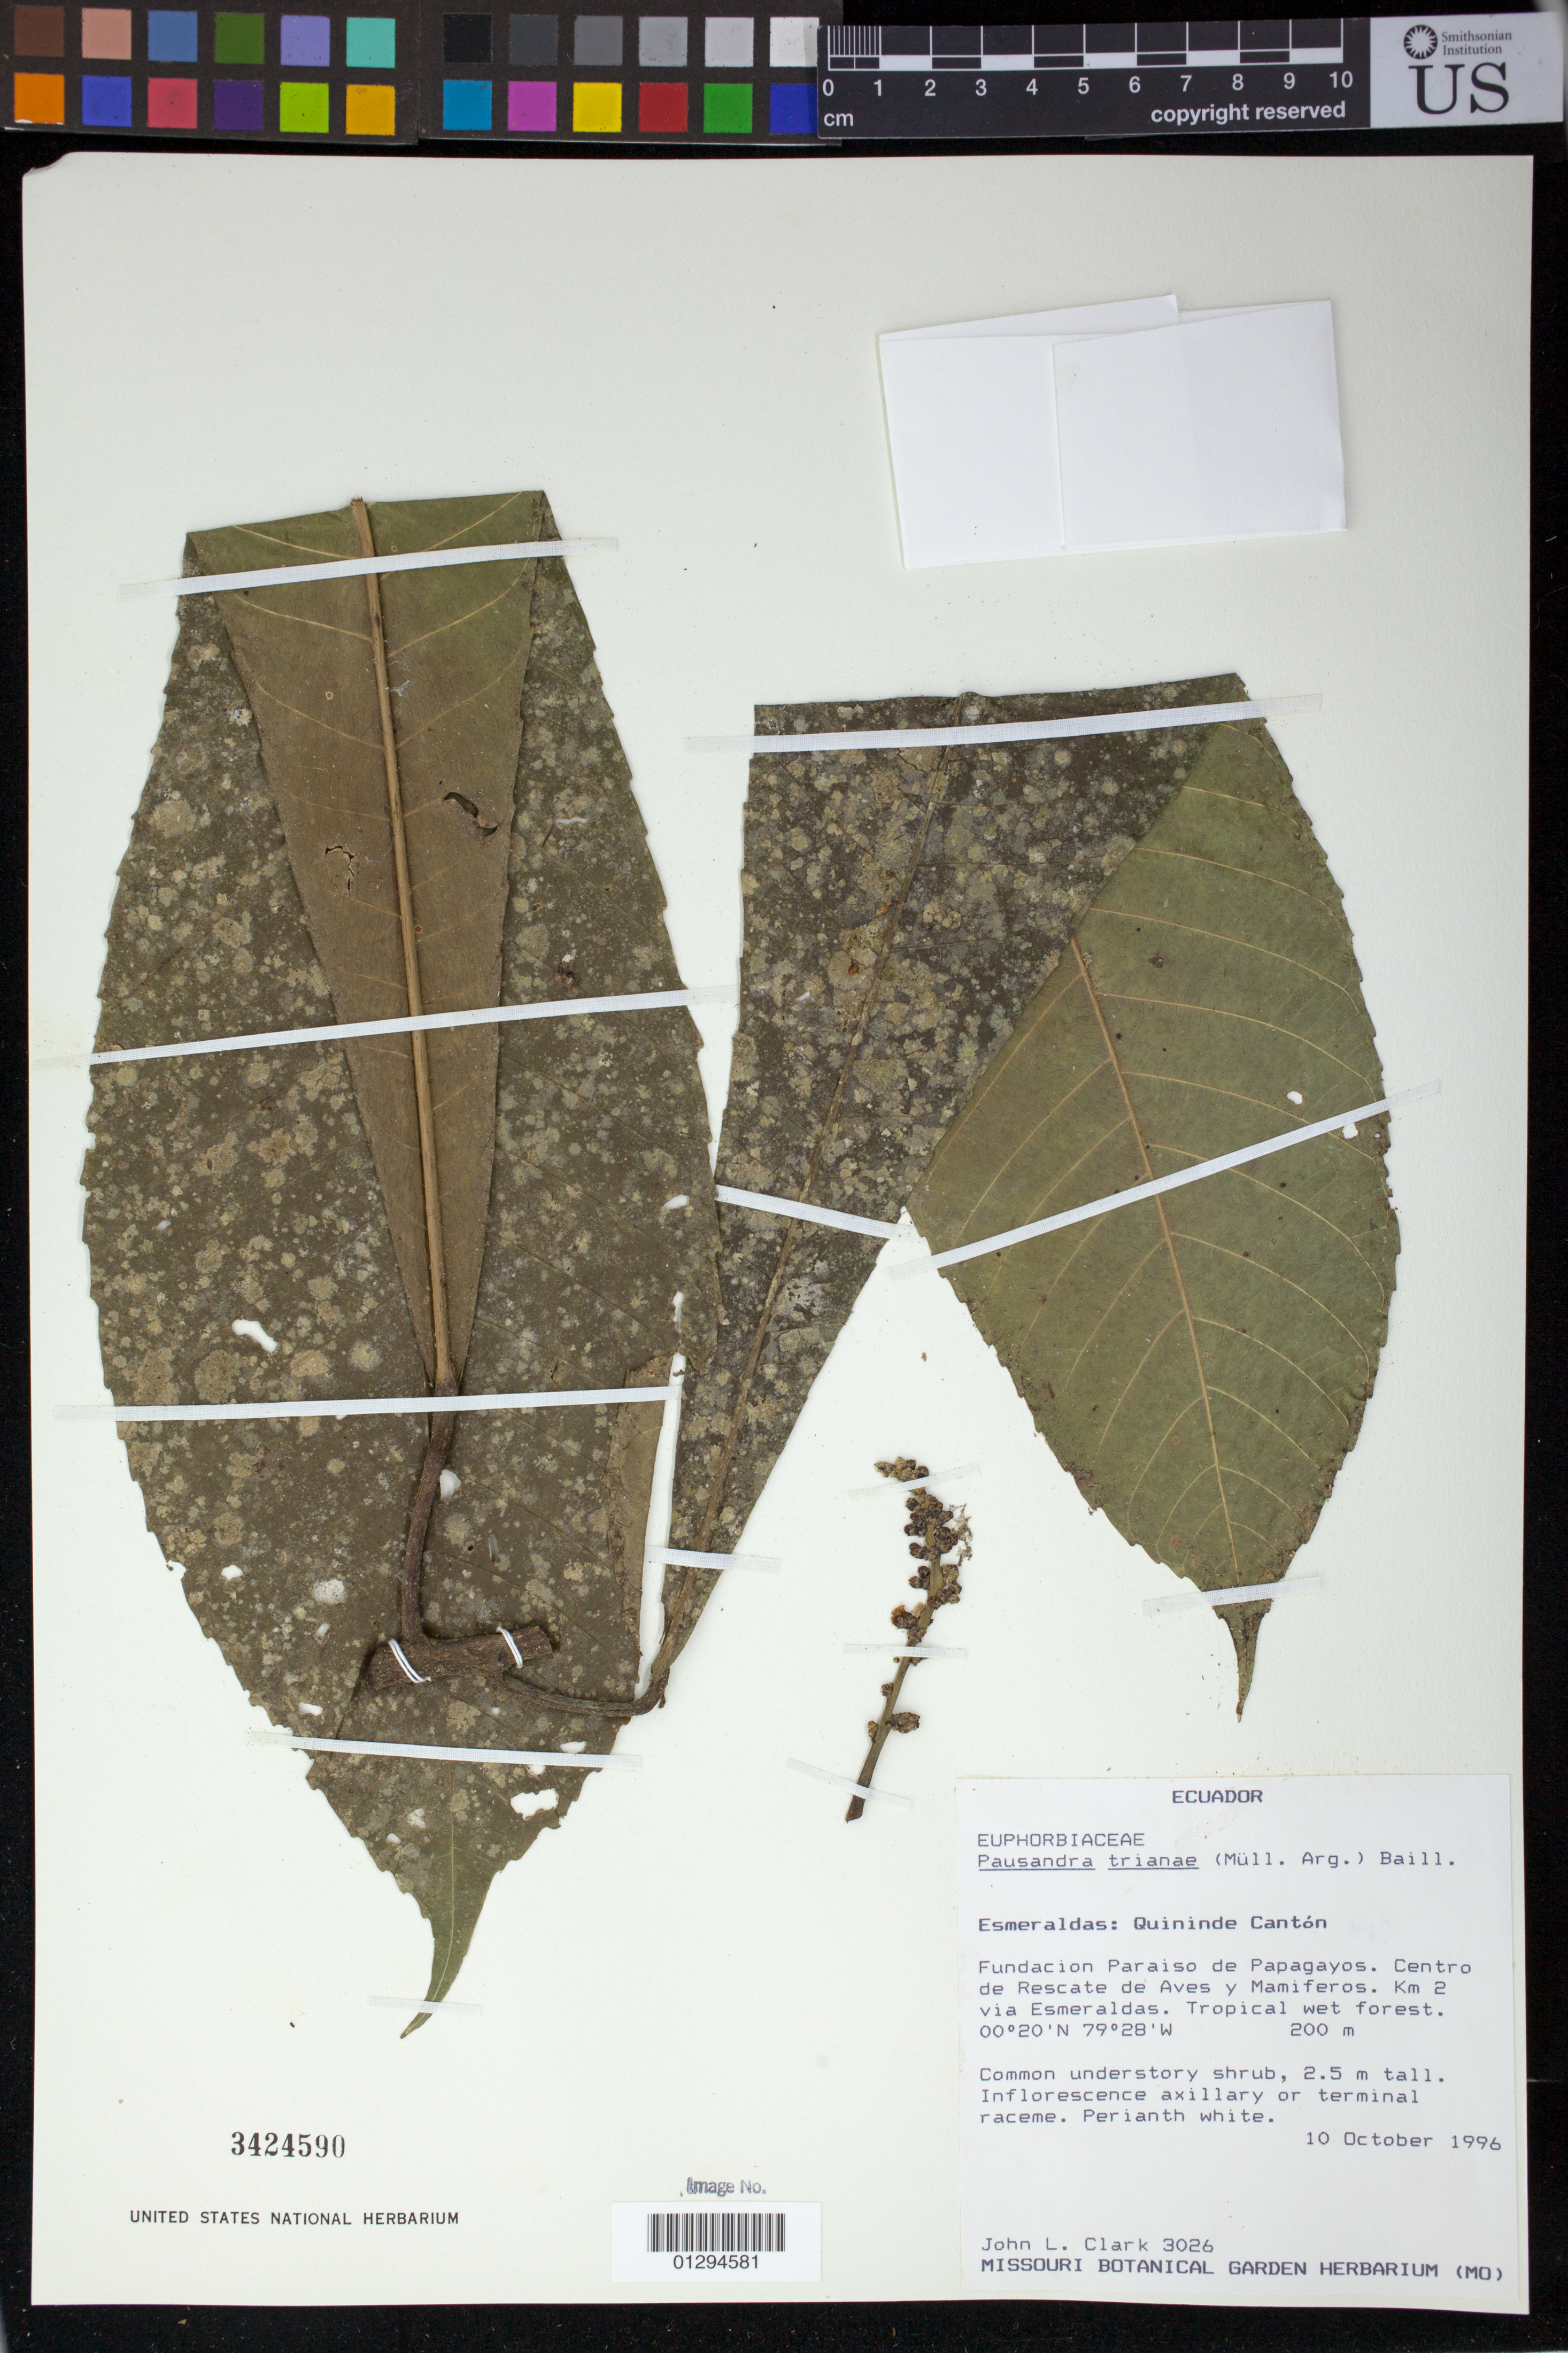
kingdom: Plantae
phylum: Tracheophyta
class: Magnoliopsida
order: Malpighiales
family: Euphorbiaceae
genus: Pausandra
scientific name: Pausandra trianae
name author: (Müll. Arg.) Baill.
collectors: J. L. Clark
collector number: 3026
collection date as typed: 10 Oct 1996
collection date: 1996-10-10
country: Ecuador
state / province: Esmeraldas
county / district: Quininde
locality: Fundacion Paraiso de Papagayos, Centro de Rescate de Aves y Mamiferos, km 2 via Esmeraldas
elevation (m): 200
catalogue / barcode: US 3424590